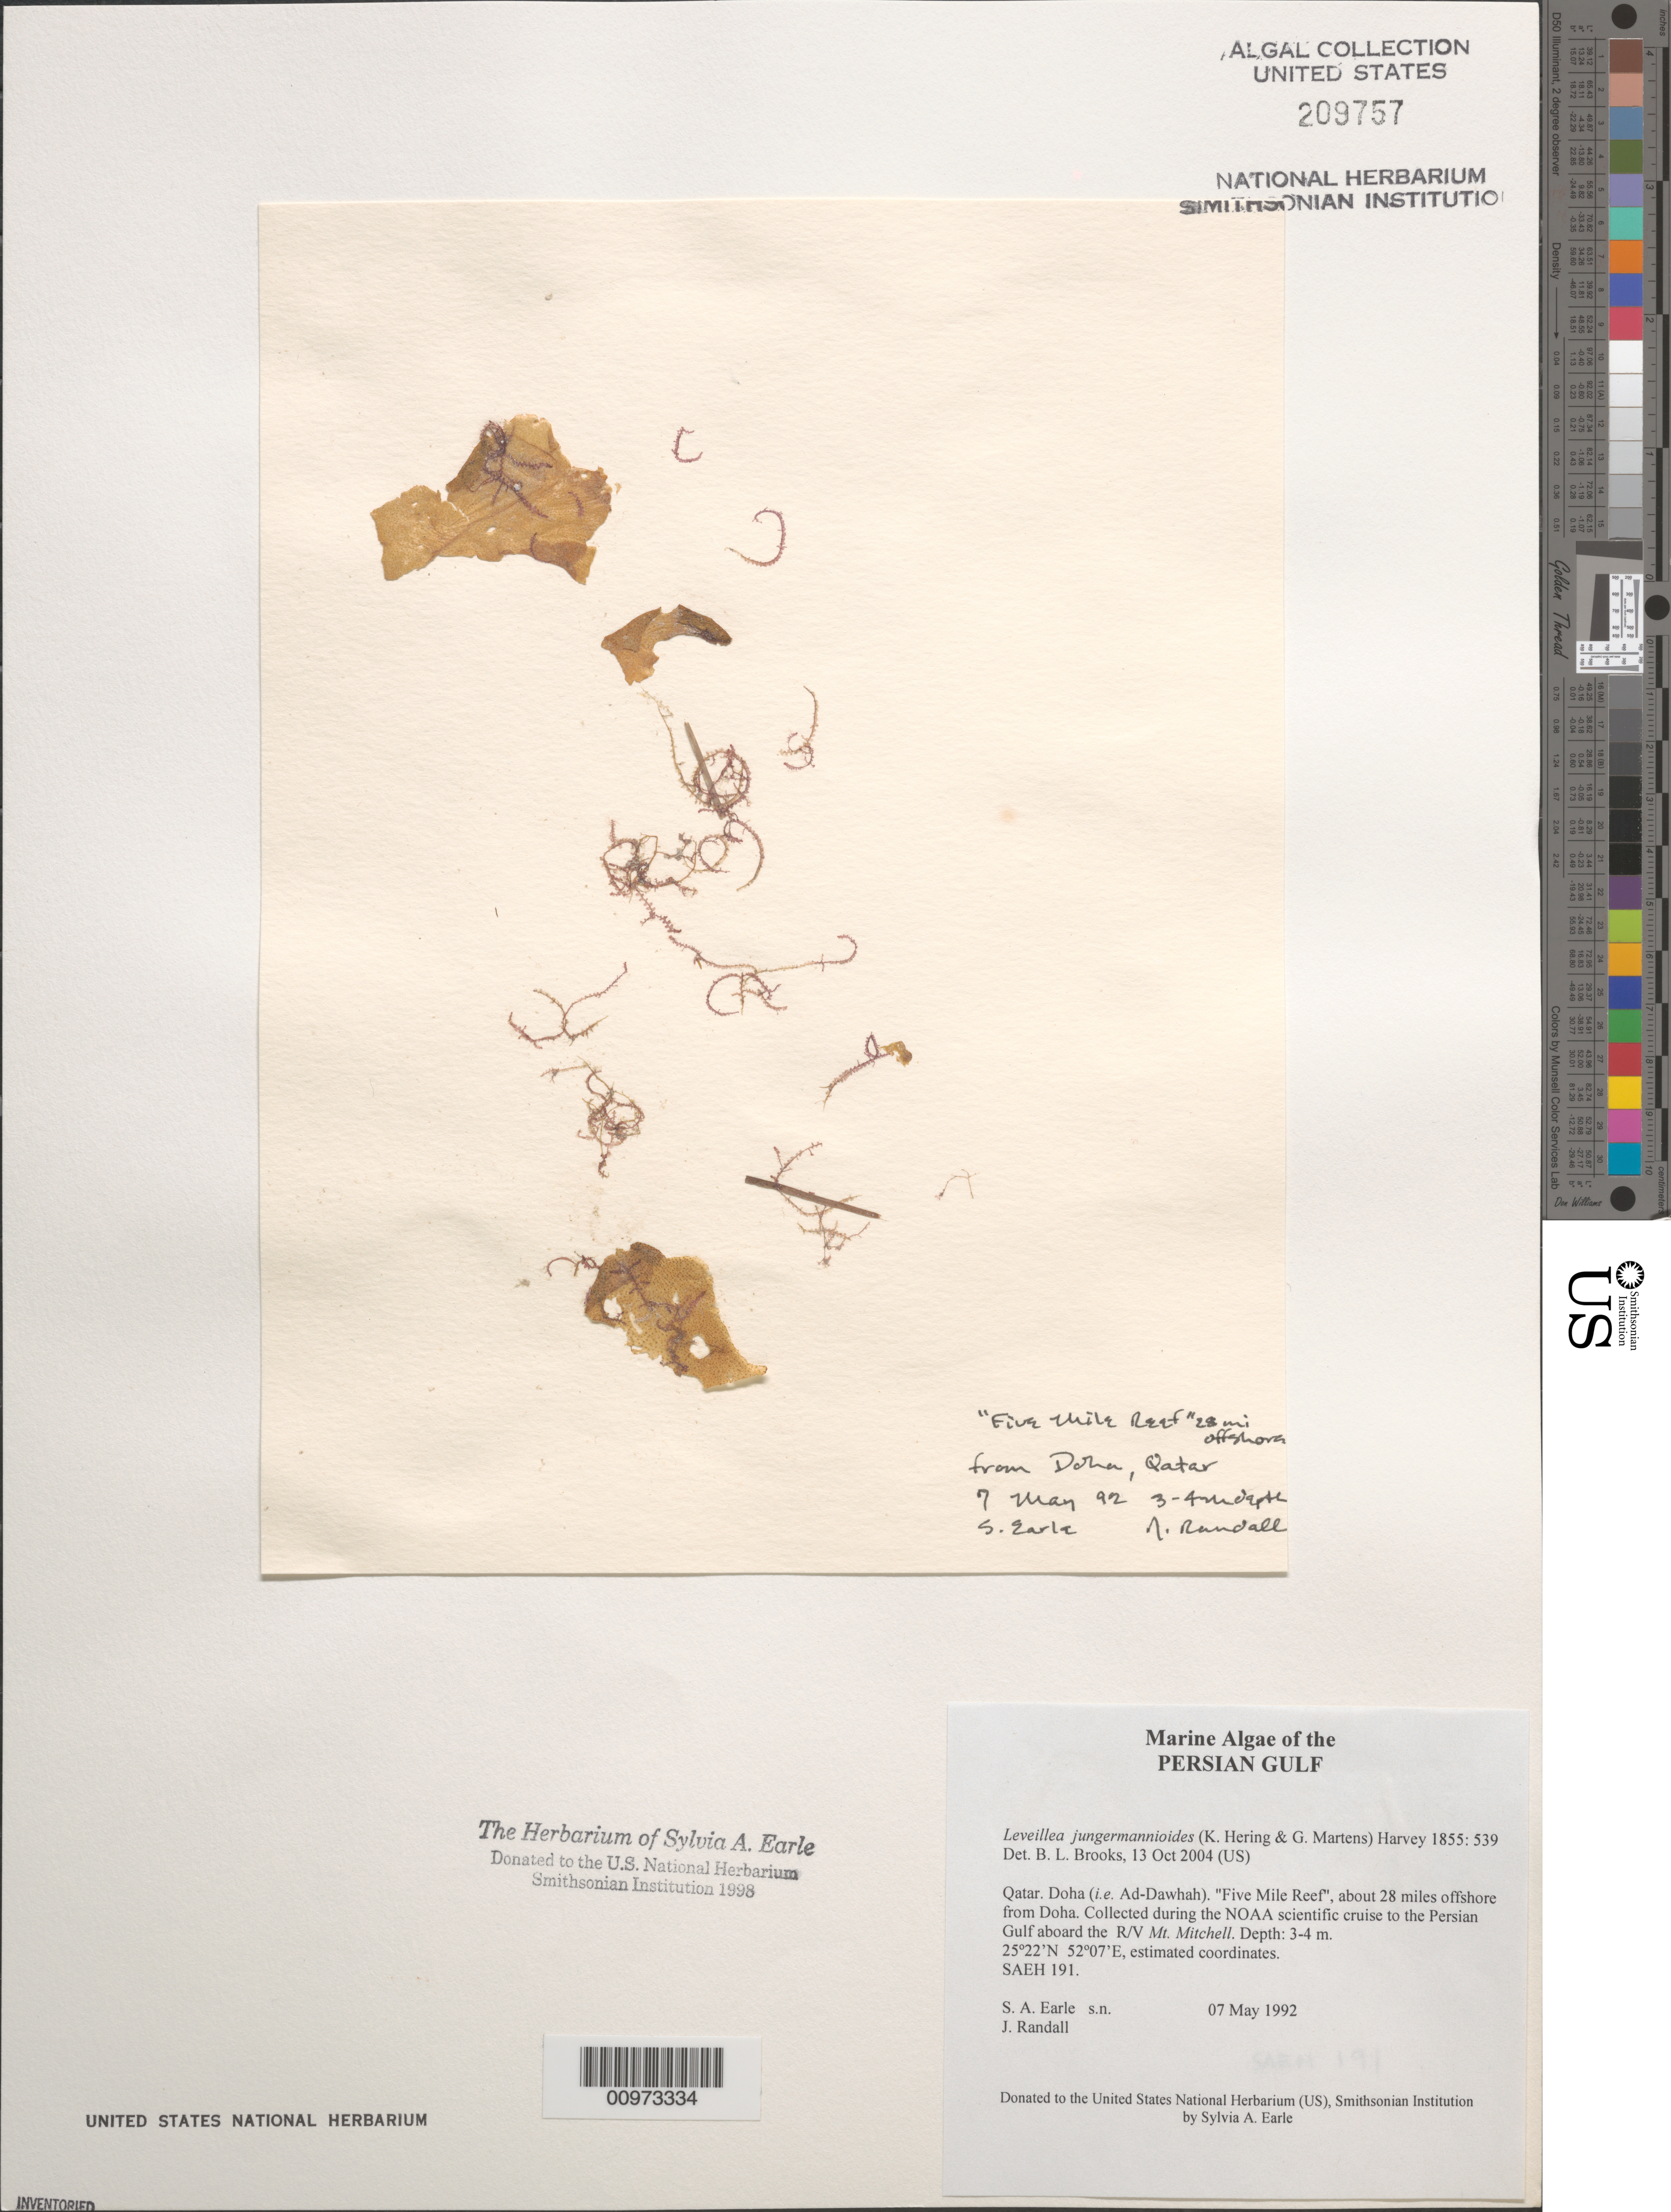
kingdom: Plantae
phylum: Rhodophyta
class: Florideophyceae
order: Ceramiales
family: Rhodomelaceae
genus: Leveillea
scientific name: Leveillea jungermannioides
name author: (Hering & G. Martens in G. Martens & Hering) Harv.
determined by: Brooks, B. L., (BOT), Smithsonian Institution - National Museum of Natural History (UNITED STATES)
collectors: S. A. Earle & J. Randall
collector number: SAEH 191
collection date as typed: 07 May 1992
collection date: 1992-05-07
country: Quatar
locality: Doha (Ad-Dawhah), Five Mile Reef ca. 28 miles offshore from Doha, Persian Gulf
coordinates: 25 22'N, 52 07'E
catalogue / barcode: US 209757